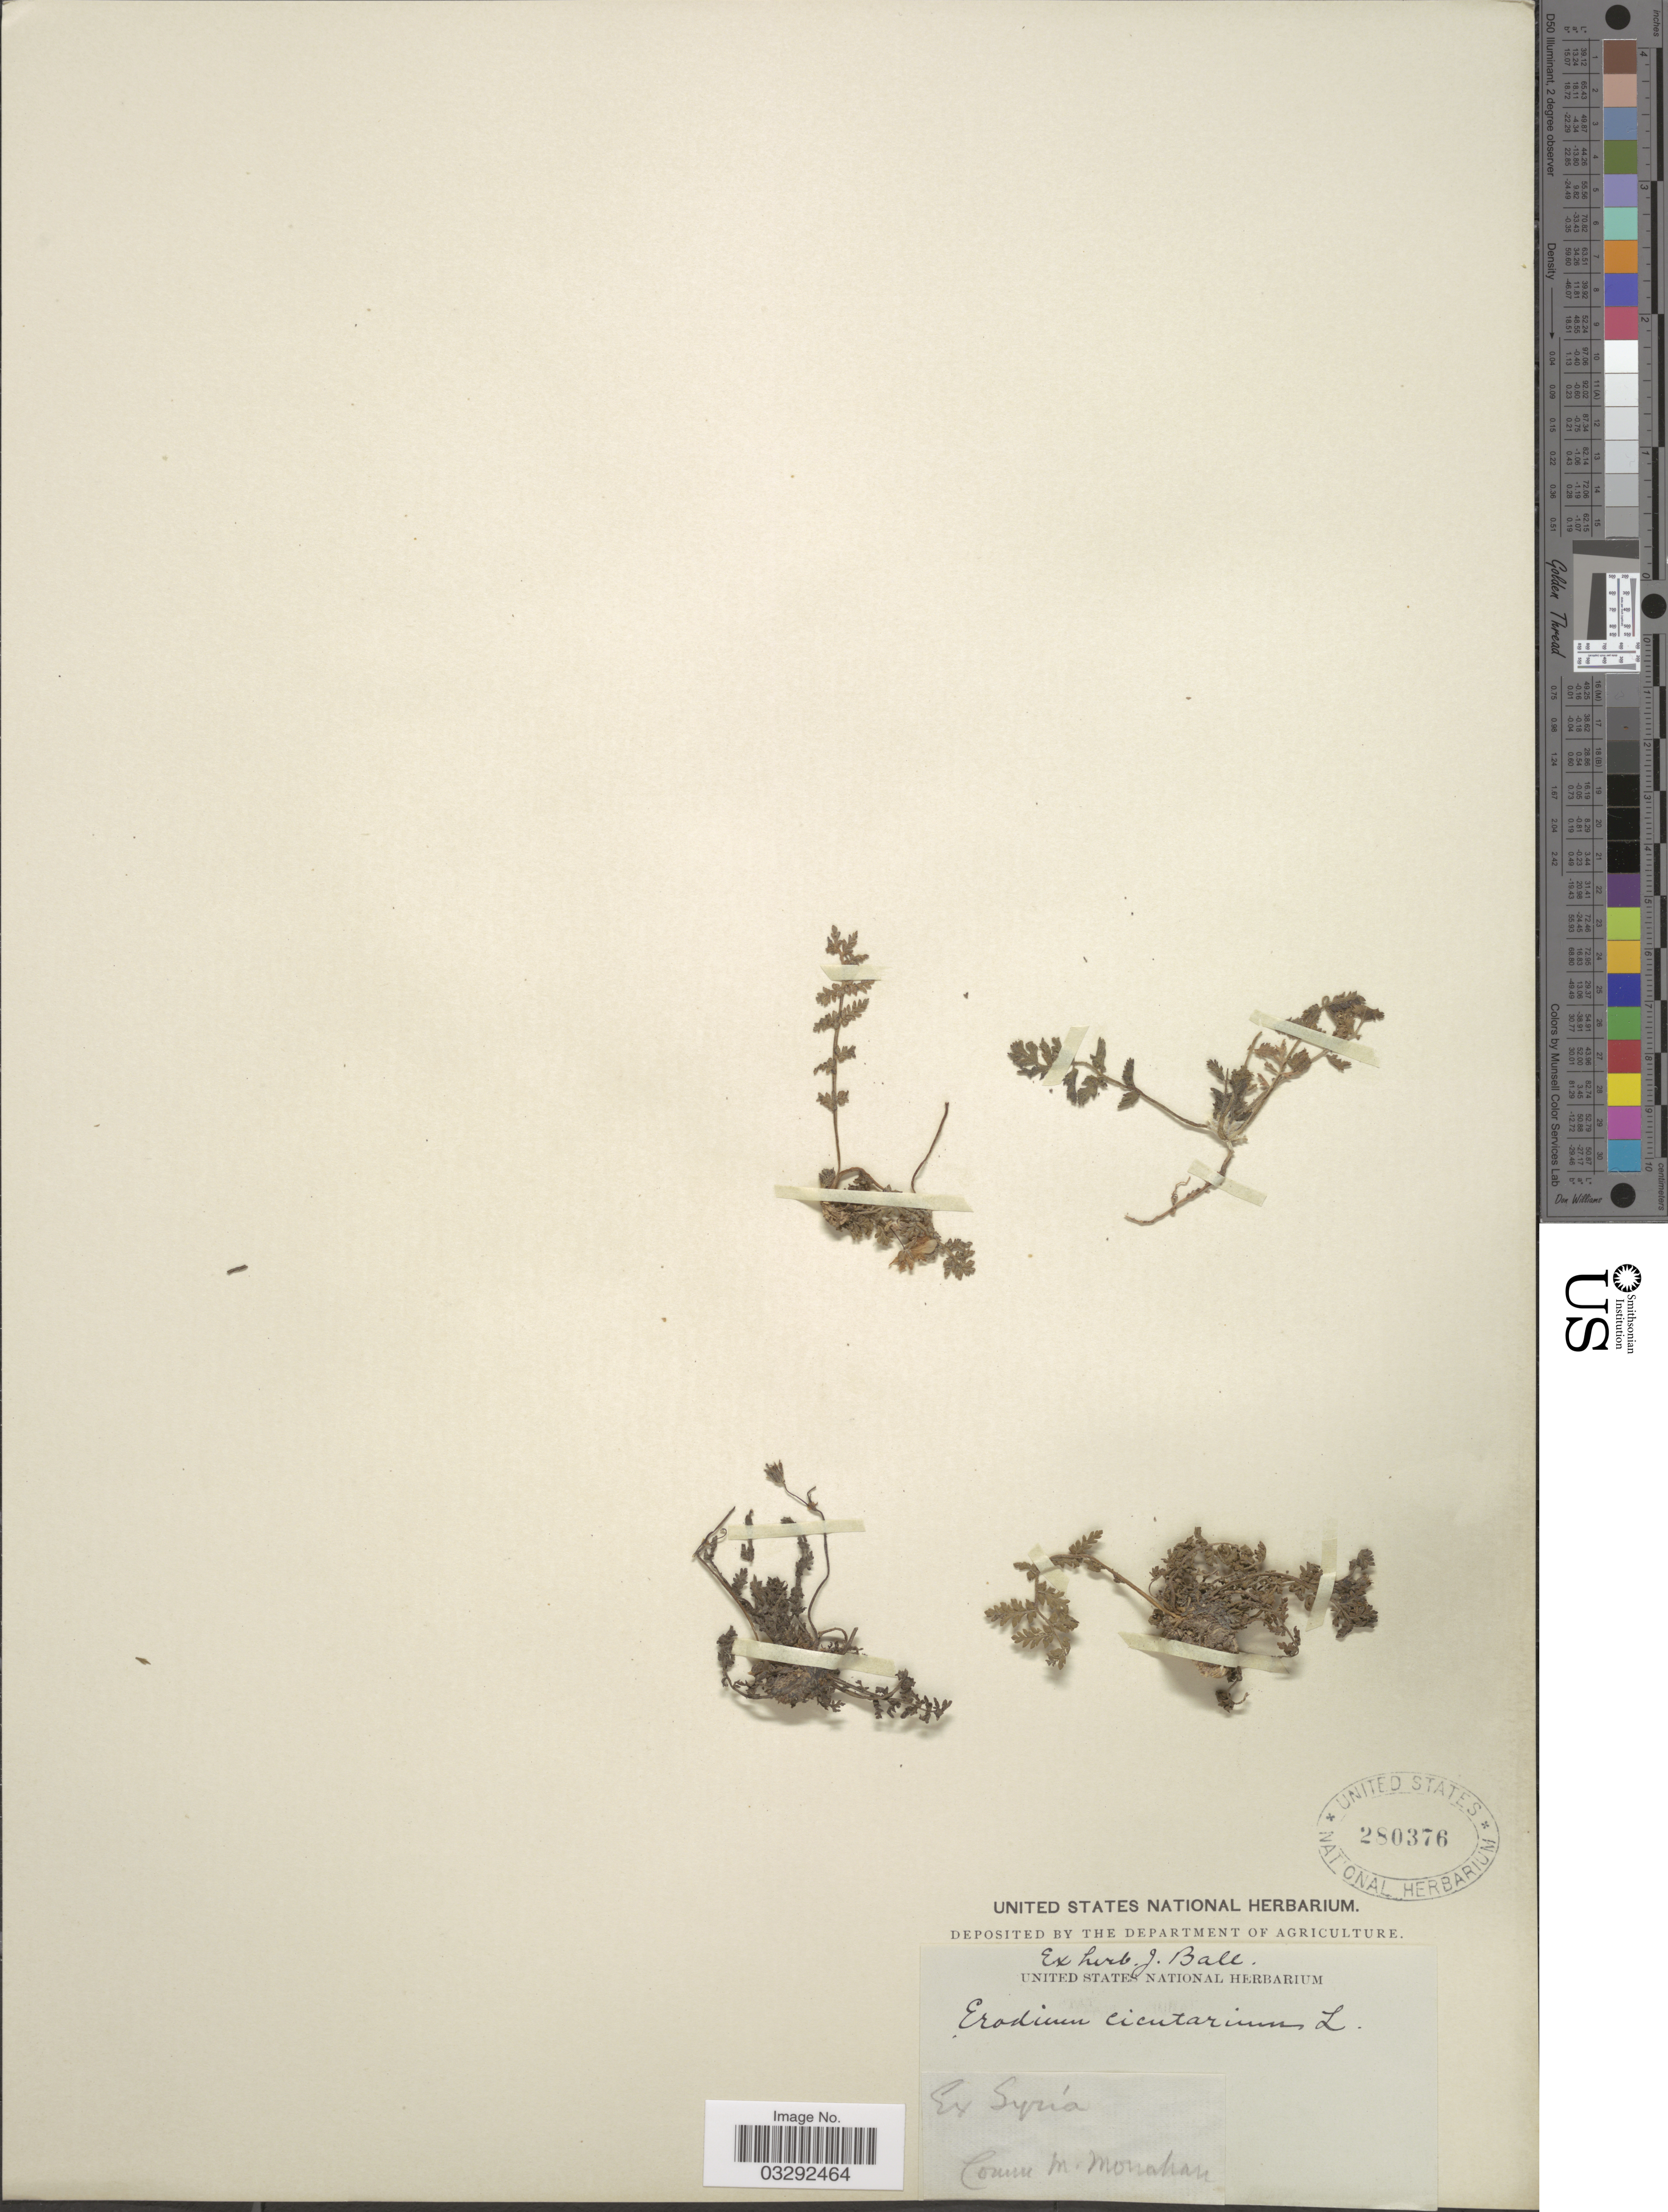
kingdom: Plantae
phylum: Tracheophyta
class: Magnoliopsida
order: Geraniales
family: Geraniaceae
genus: Erodium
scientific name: Erodium cicutarium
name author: (L.) L'Hér.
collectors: ex herb. John Ball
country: Syria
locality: Syria.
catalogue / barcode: US 280376